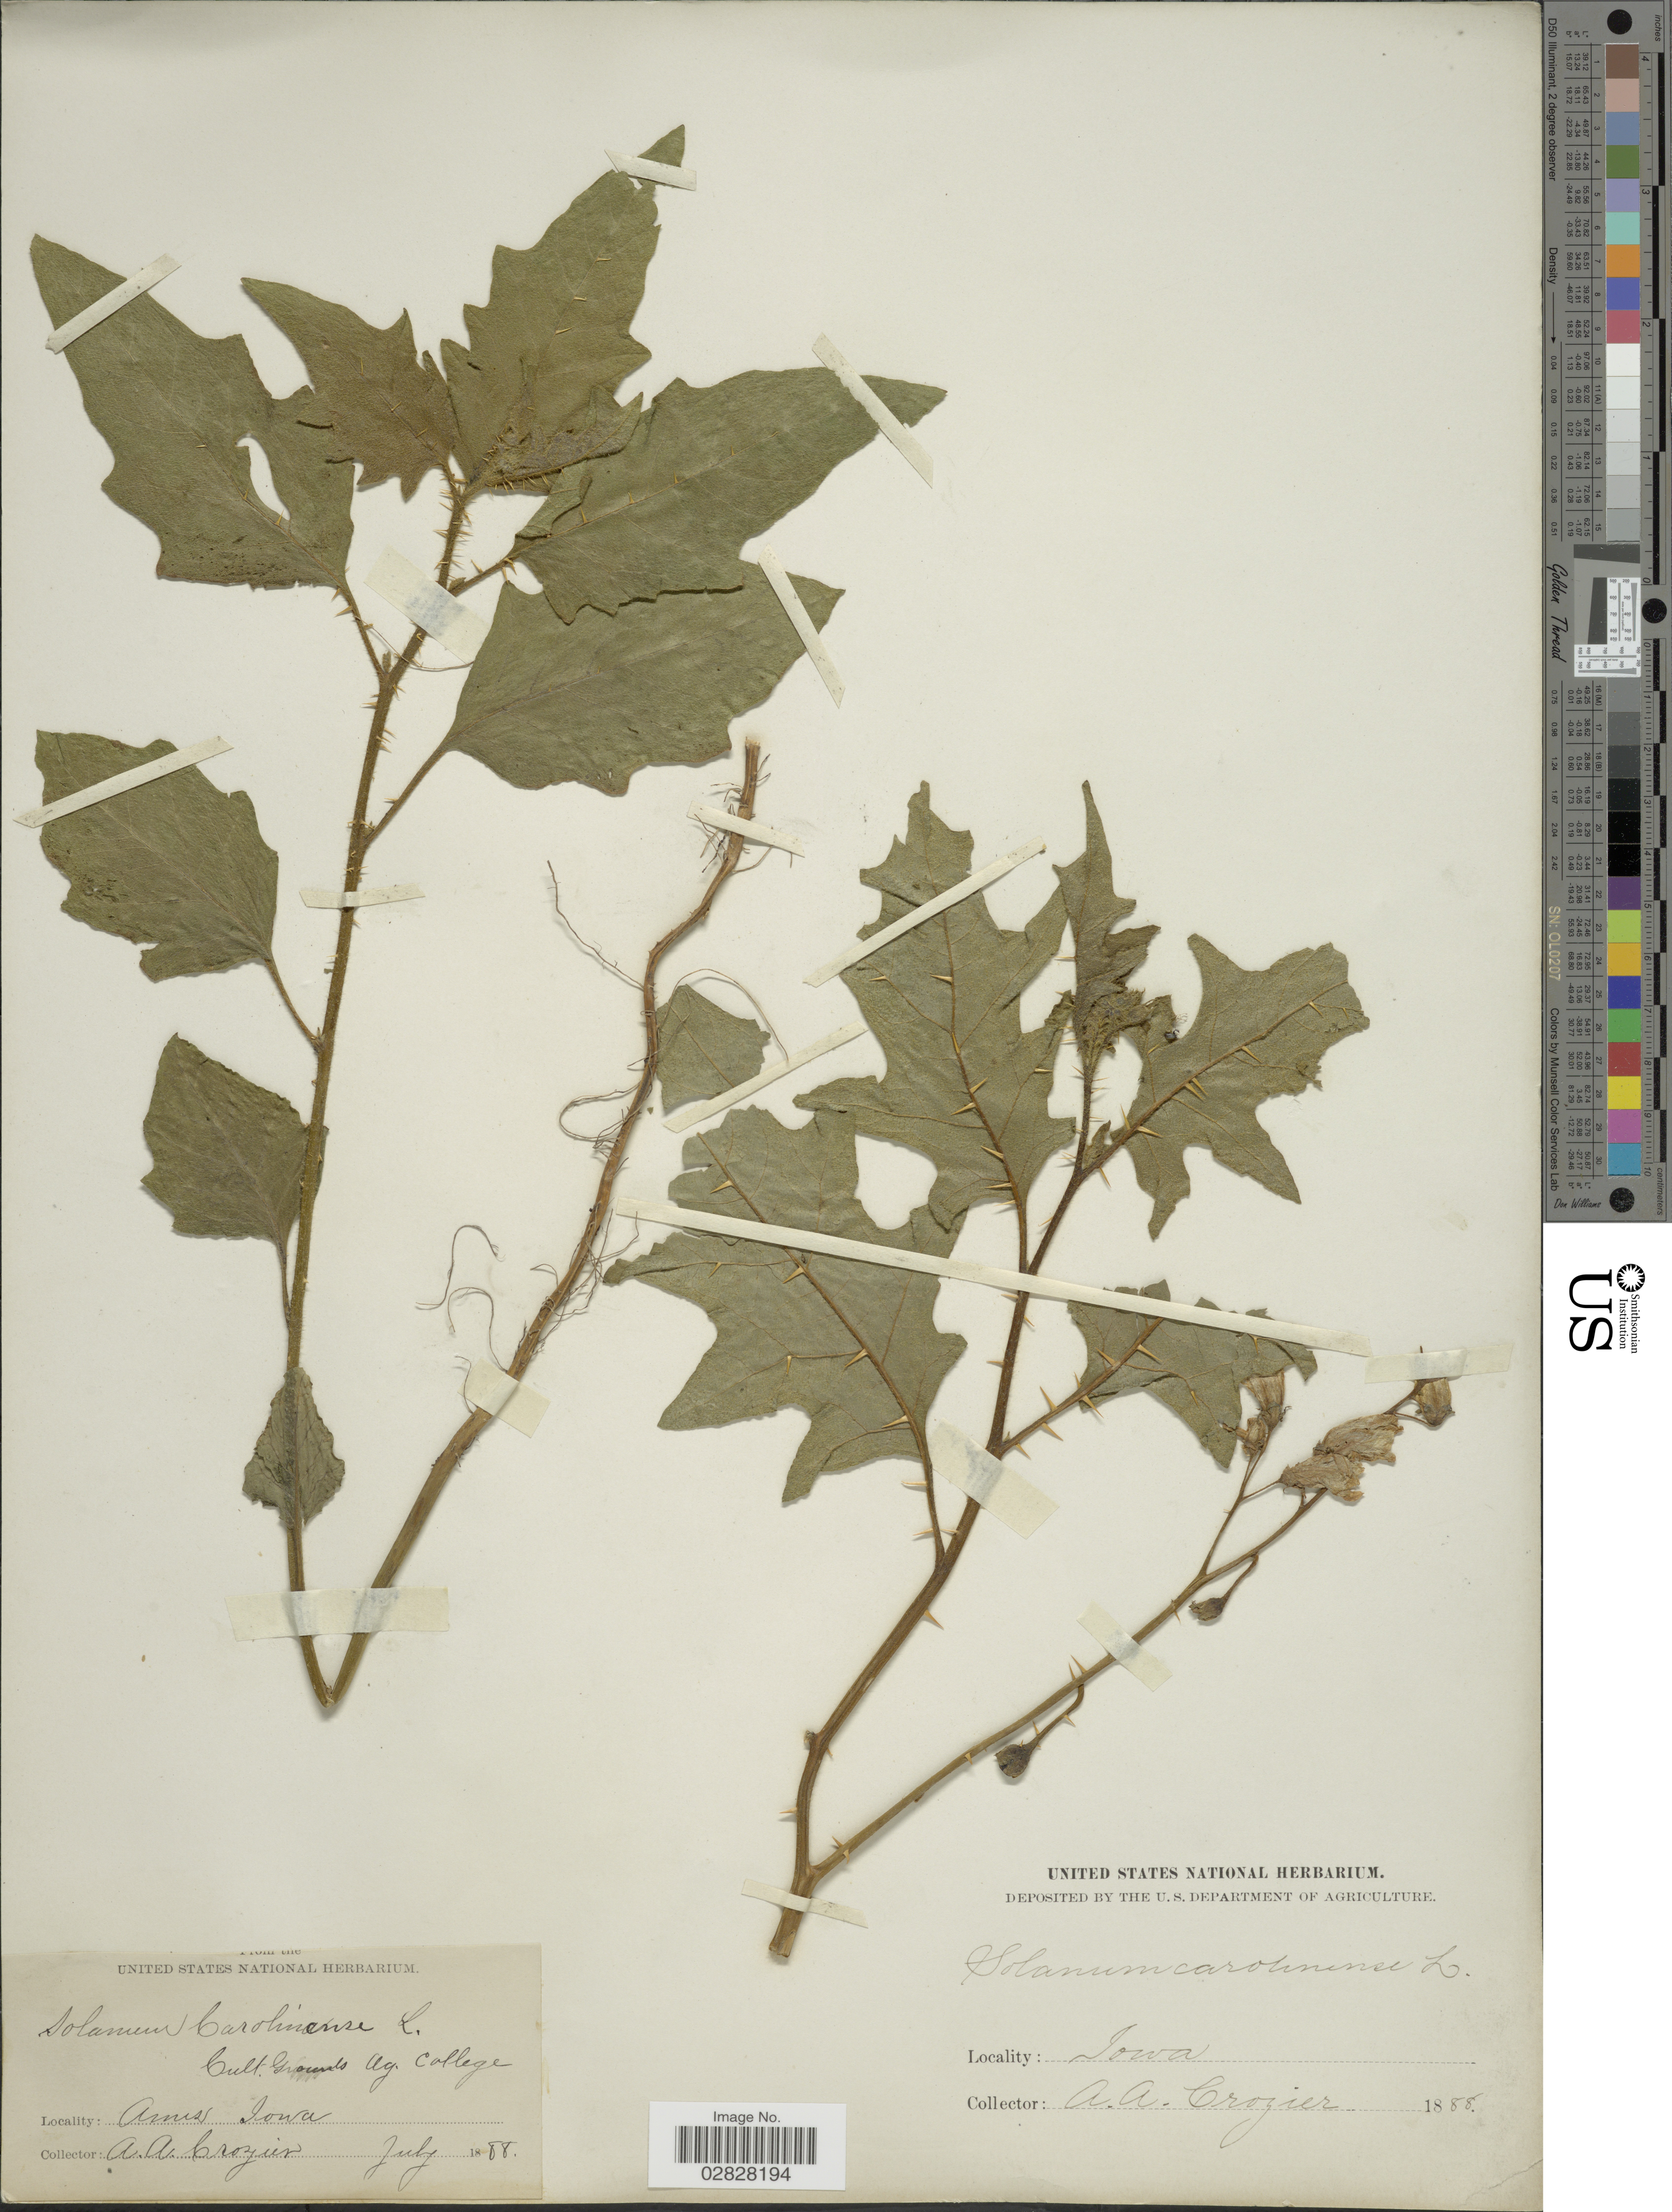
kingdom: Plantae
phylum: Tracheophyta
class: Magnoliopsida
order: Solanales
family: Solanaceae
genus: Solanum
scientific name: Solanum carolinense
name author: L.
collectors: A. Crozier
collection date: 1888-07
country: United States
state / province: Iowa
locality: Ames.